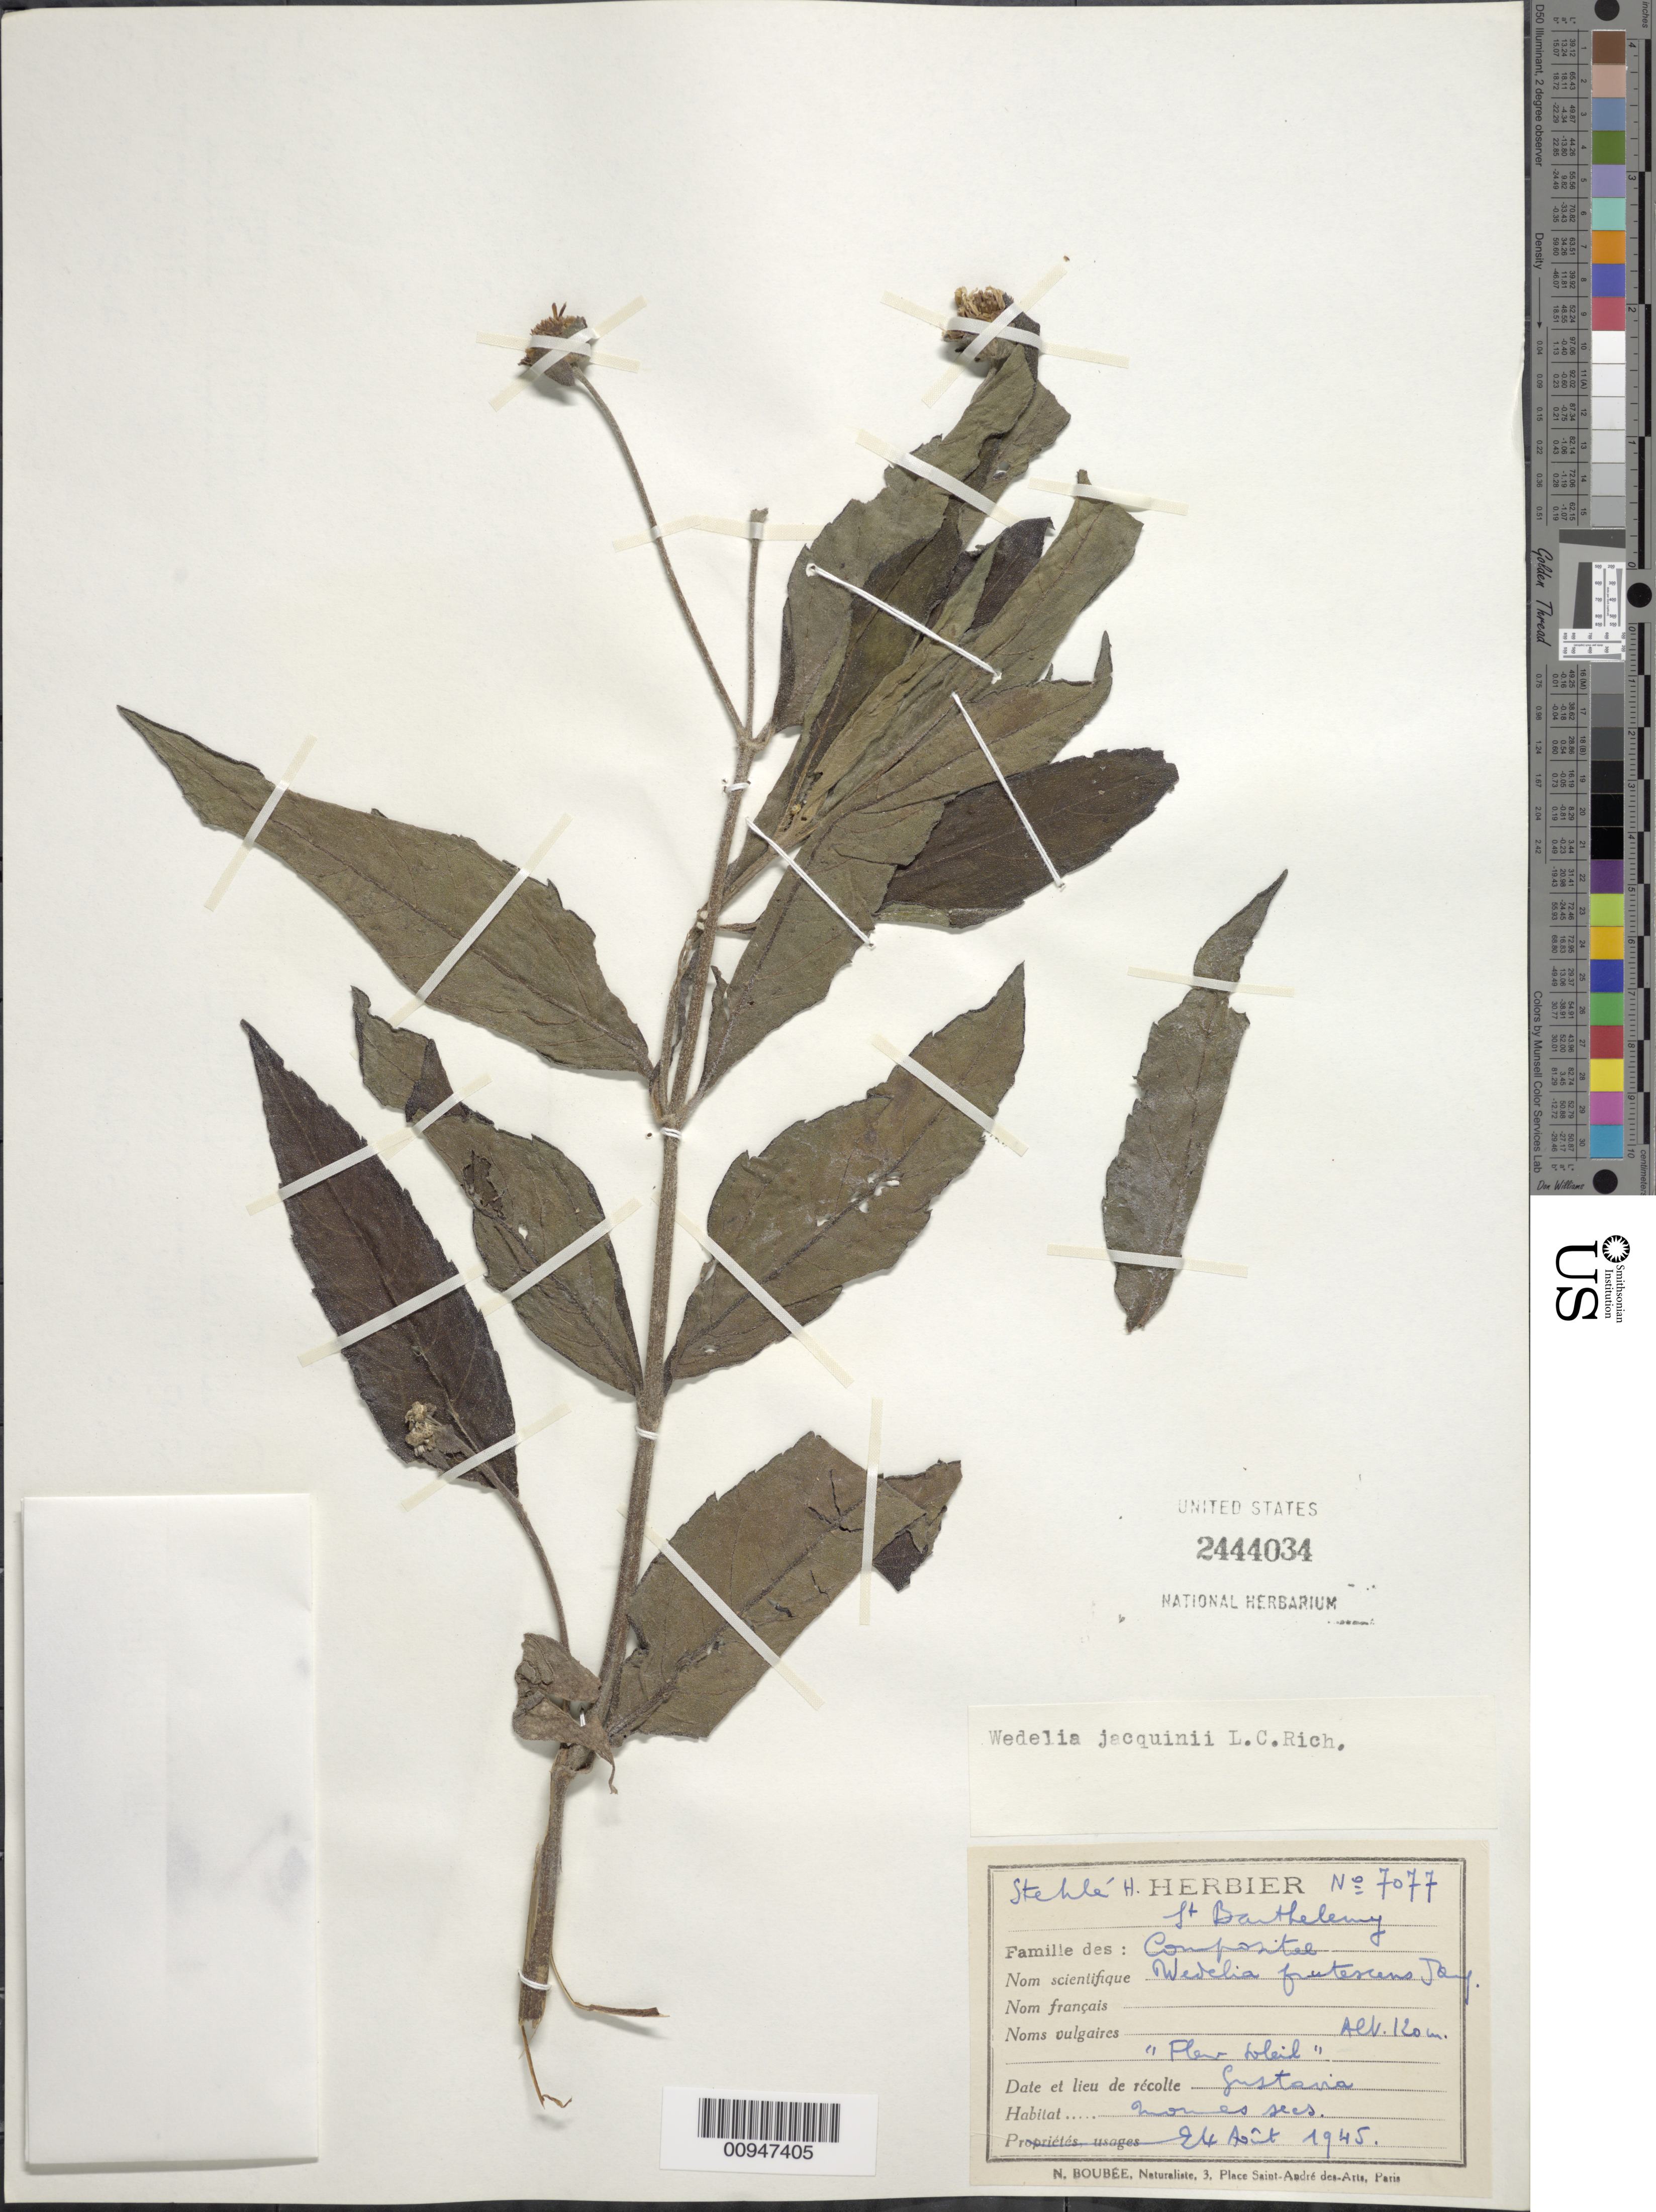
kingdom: Plantae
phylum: Tracheophyta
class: Magnoliopsida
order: Asterales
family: Asteraceae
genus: Wedelia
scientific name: Wedelia calycina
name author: Rich.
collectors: H. Stehlé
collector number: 7077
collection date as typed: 24 Aug 1945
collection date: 1945-08-24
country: Saint Barthélemy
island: St. Barthélemy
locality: Gustavia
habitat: Mornes sec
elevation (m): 120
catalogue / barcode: US 2444034